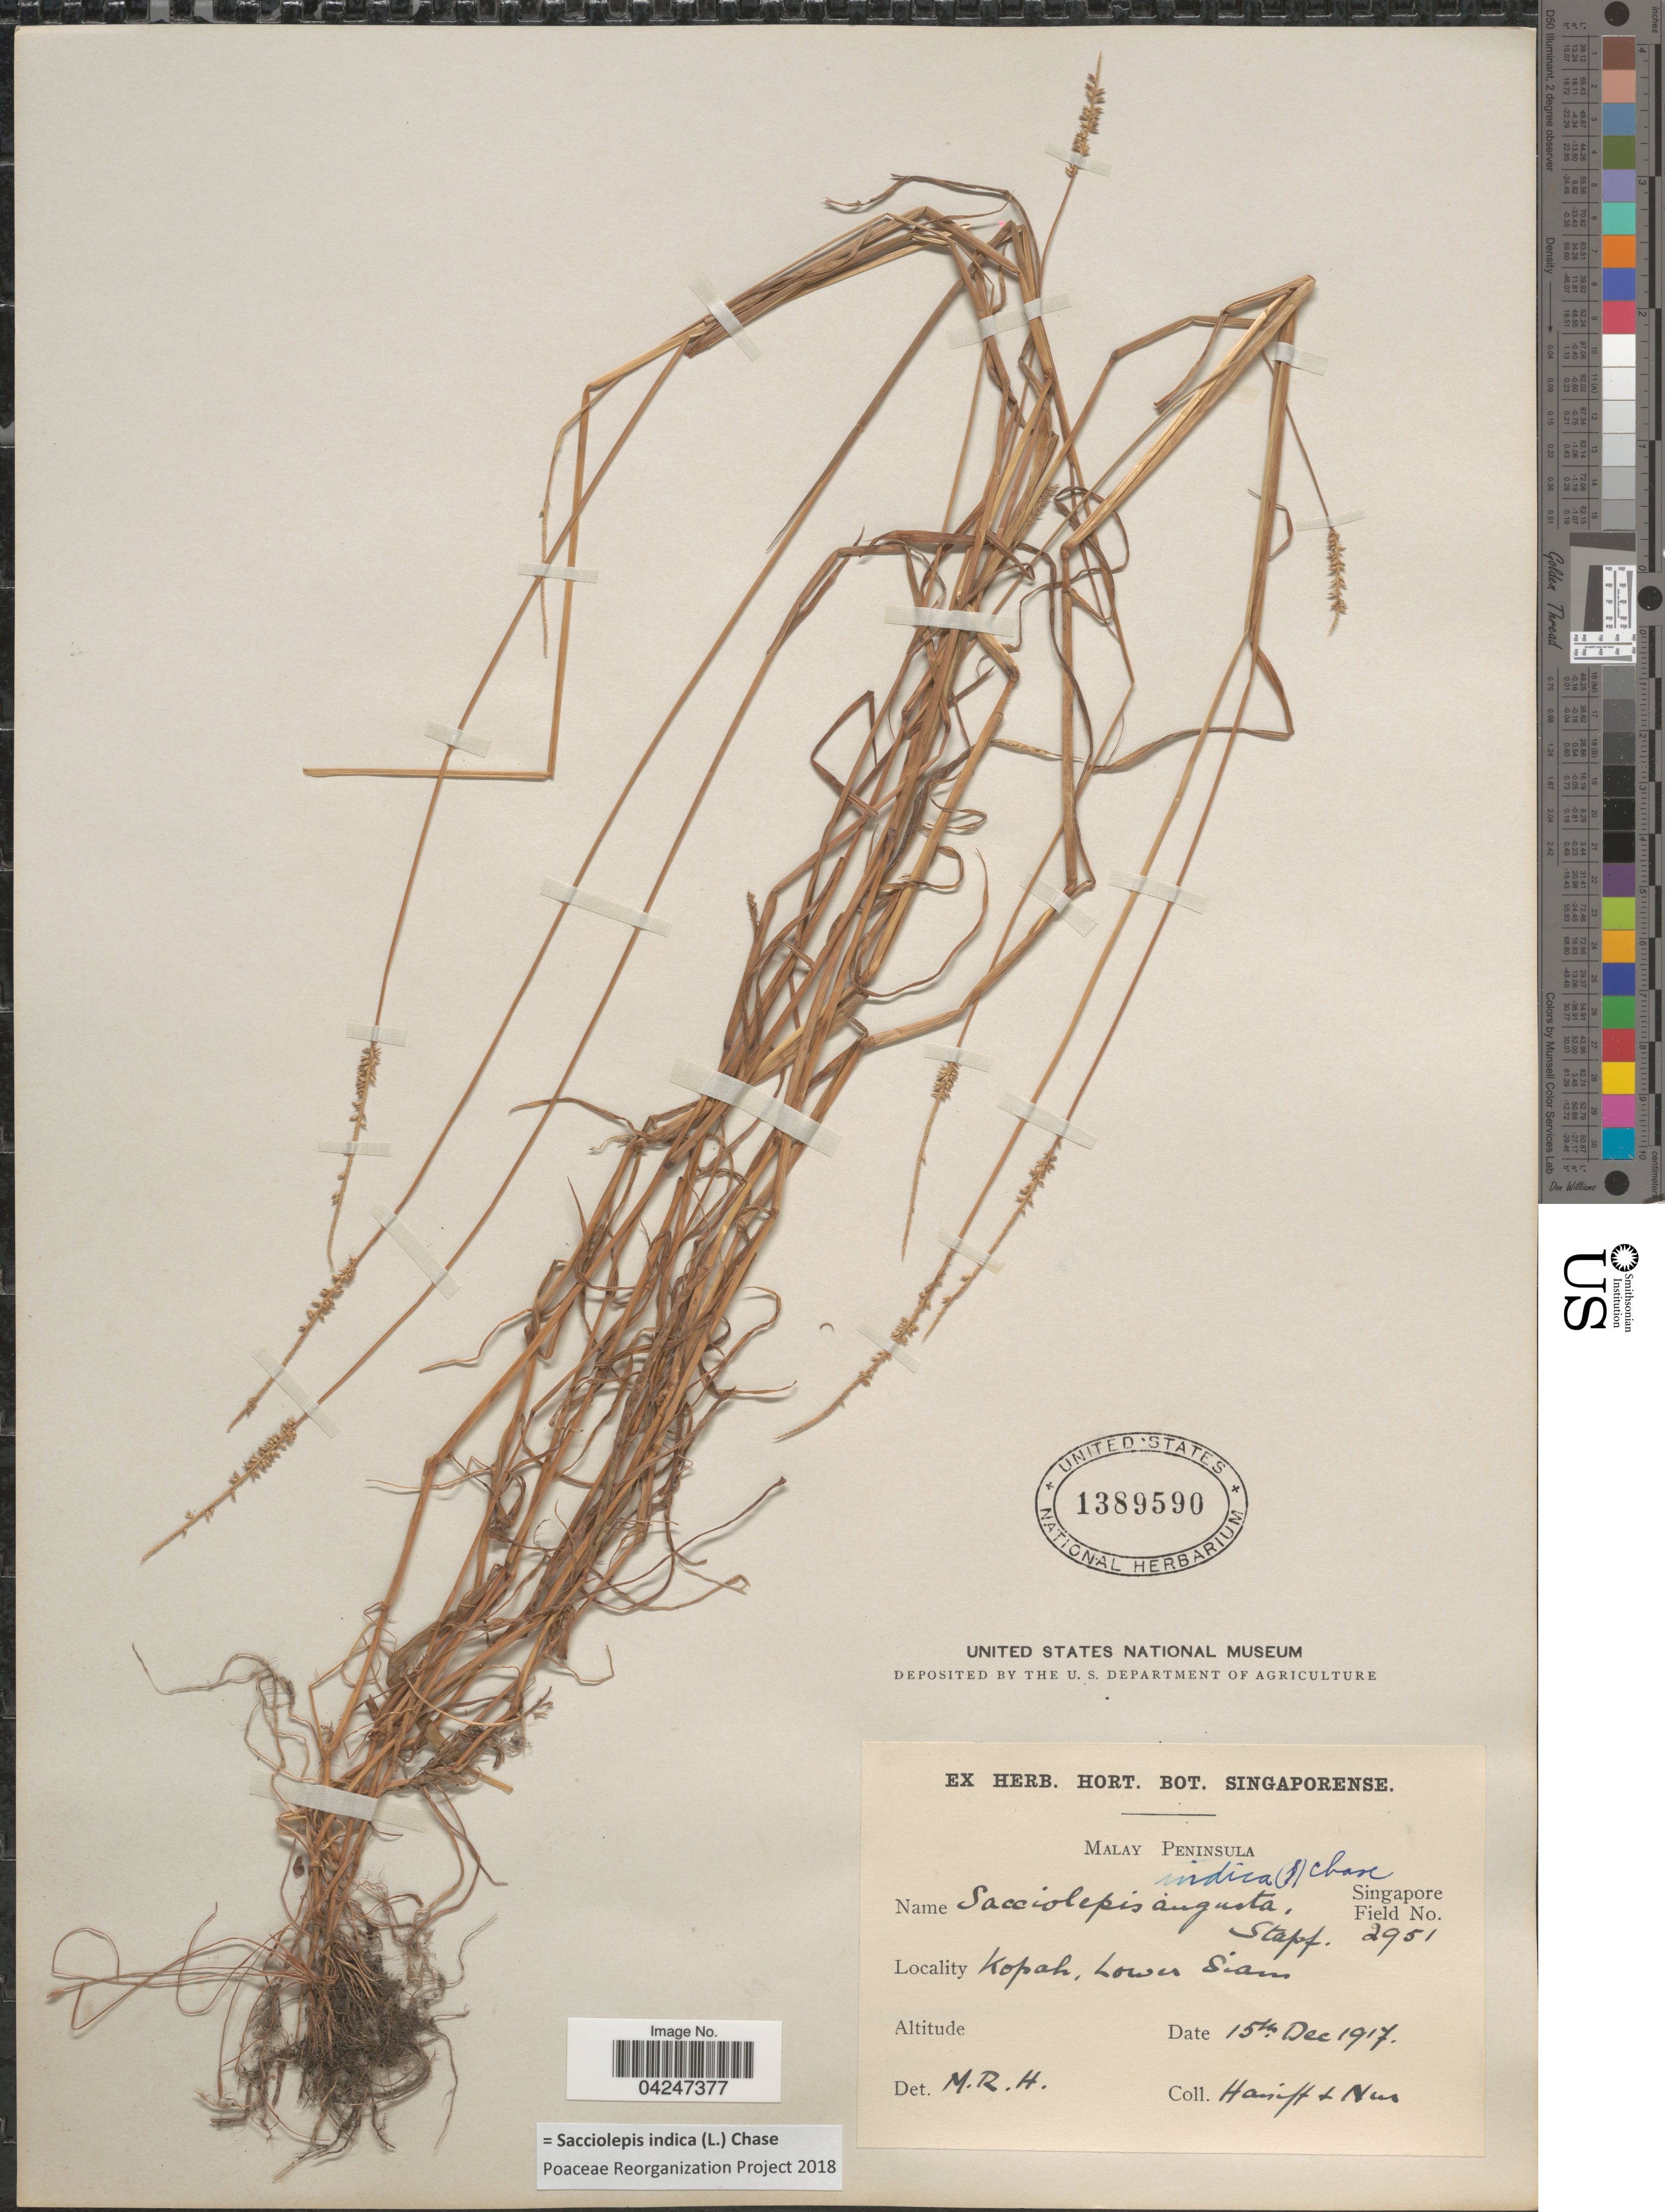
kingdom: Plantae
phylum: Tracheophyta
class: Liliopsida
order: Poales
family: Poaceae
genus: Sacciolepis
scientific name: Sacciolepis indica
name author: (L.) Chase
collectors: -. Haniff & -. Nur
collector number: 2951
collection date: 1917-12-15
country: Thailand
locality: Malay Peninsula. Kopah, Lower Siam.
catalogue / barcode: US 1389590